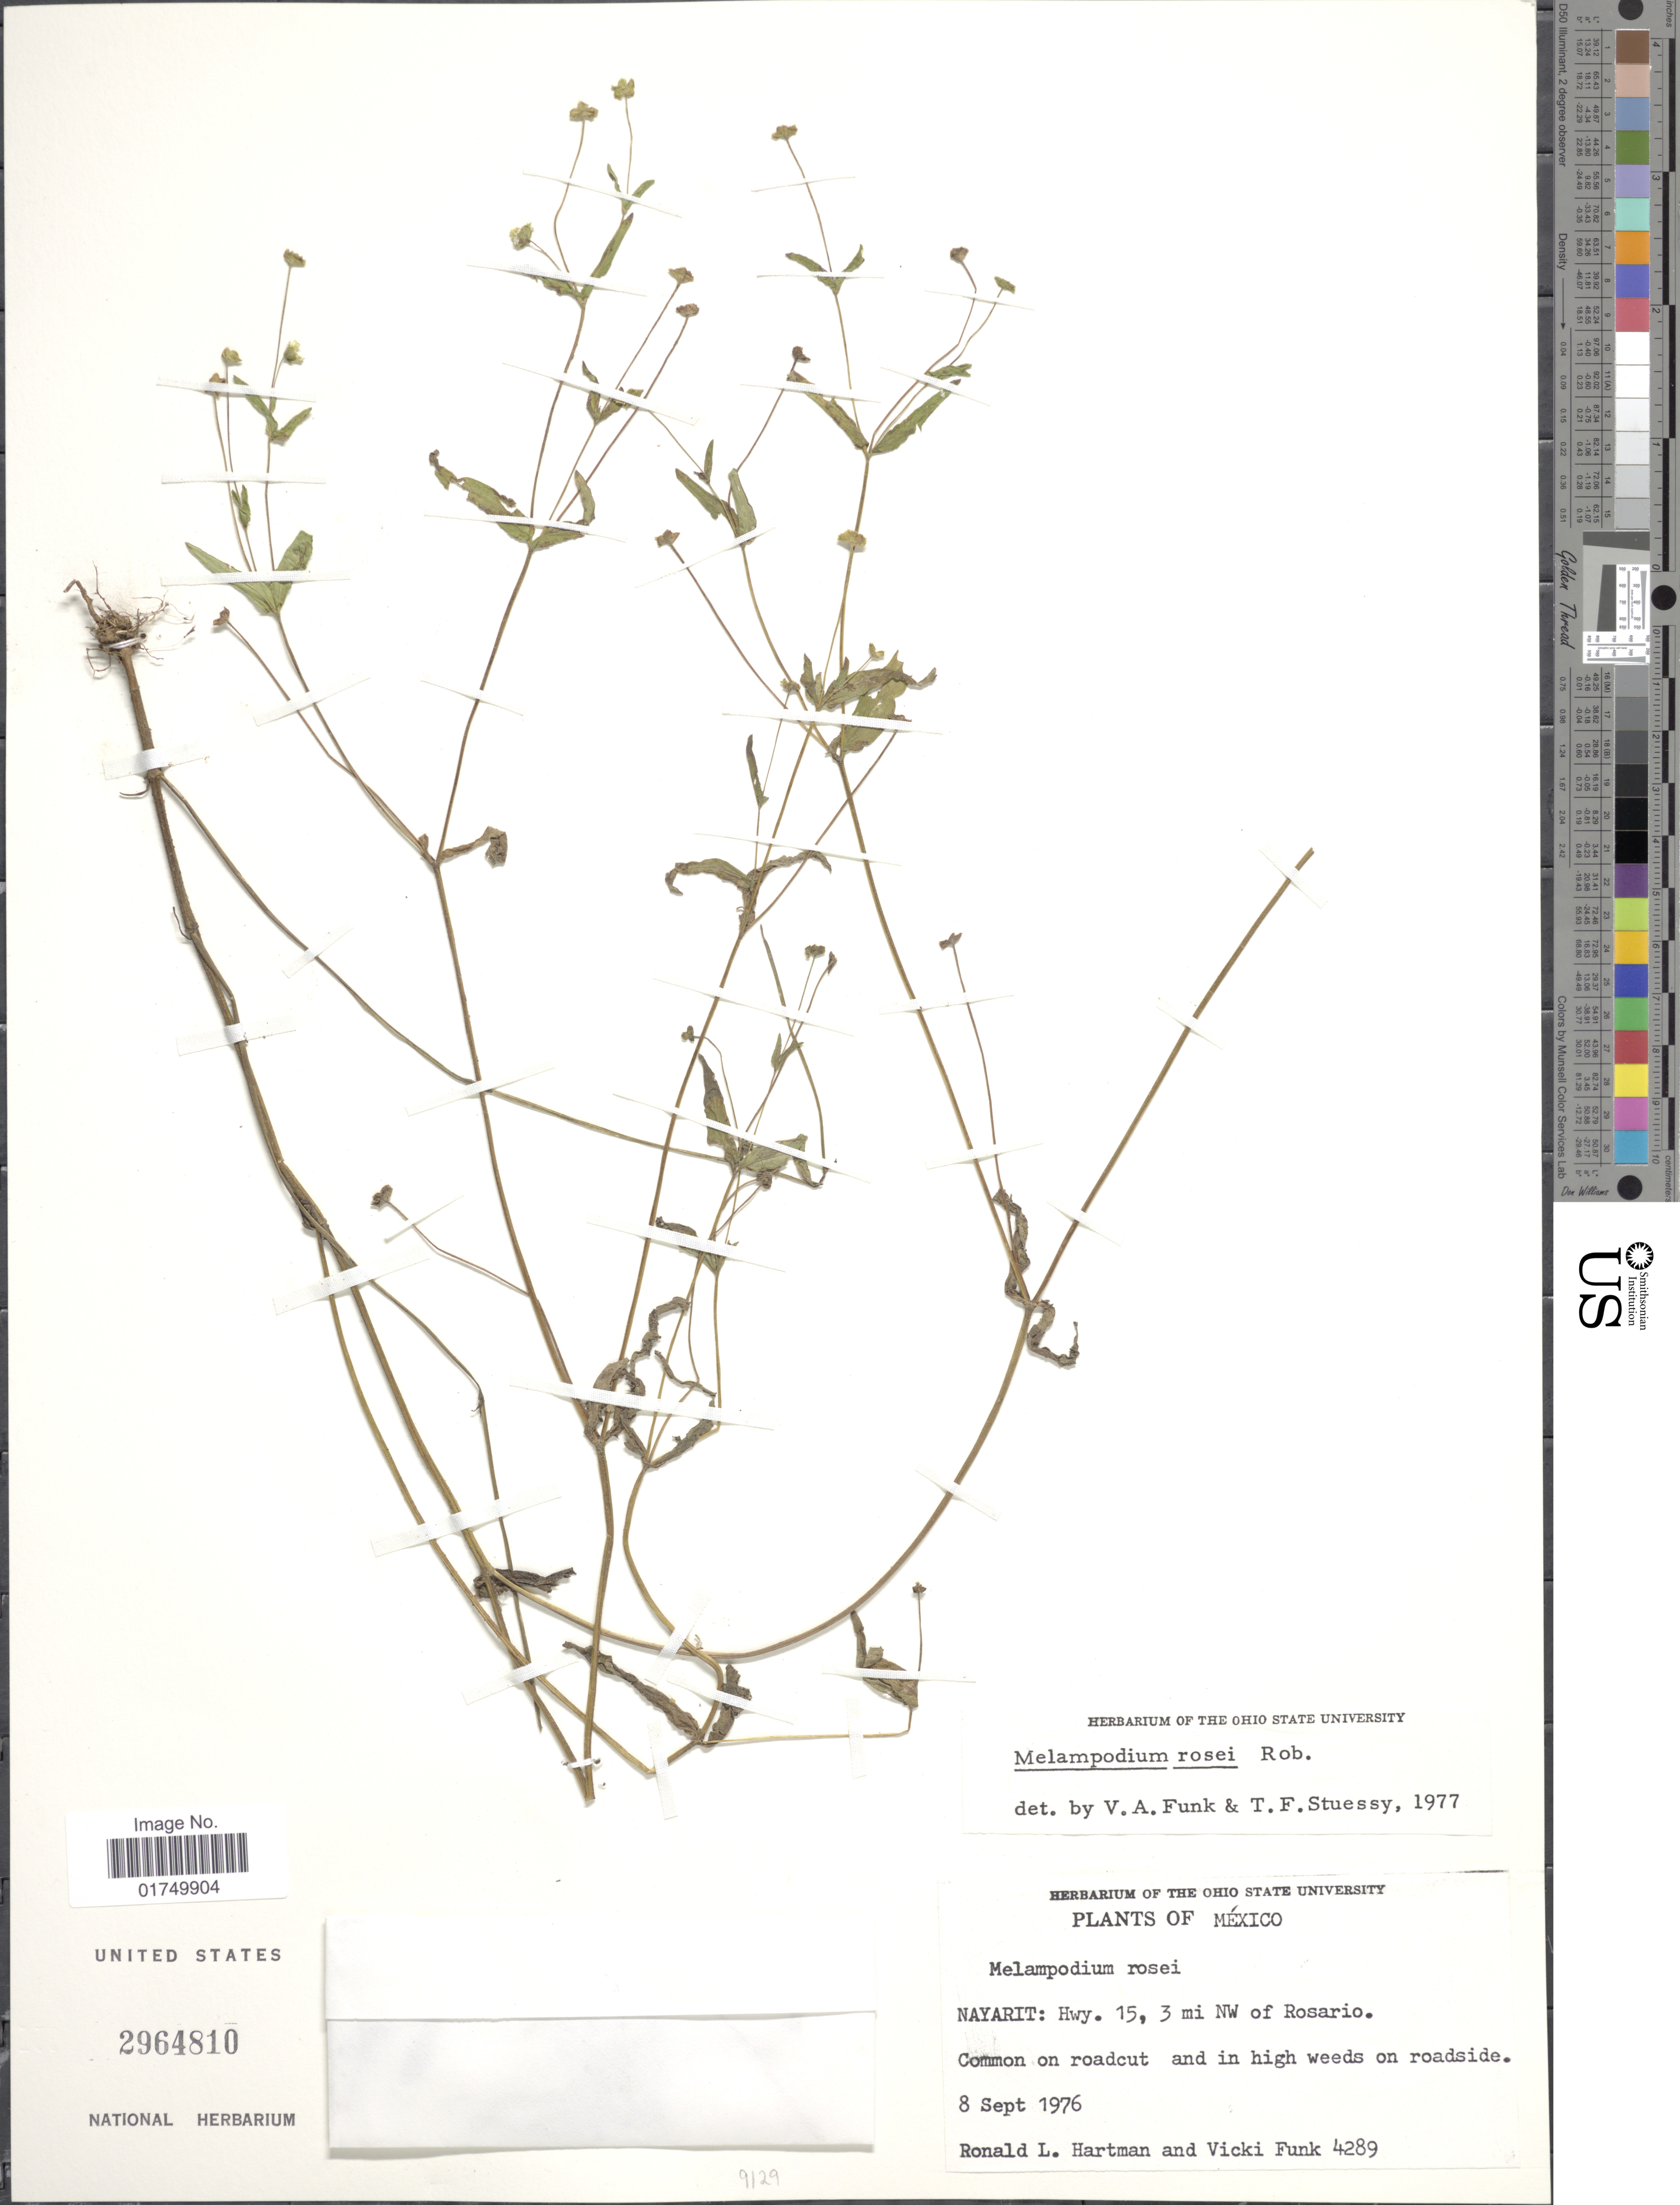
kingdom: Plantae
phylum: Tracheophyta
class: Magnoliopsida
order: Asterales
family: Asteraceae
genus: Melampodium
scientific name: Melampodium rosei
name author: B.L. Rob.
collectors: R. L. Hartman & V. Funk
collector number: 4289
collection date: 1976-09-08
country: Mexico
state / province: Nayarit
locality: Nayarit: Hwy. 15, 3 mi NW of Rosario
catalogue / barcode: US 2964810